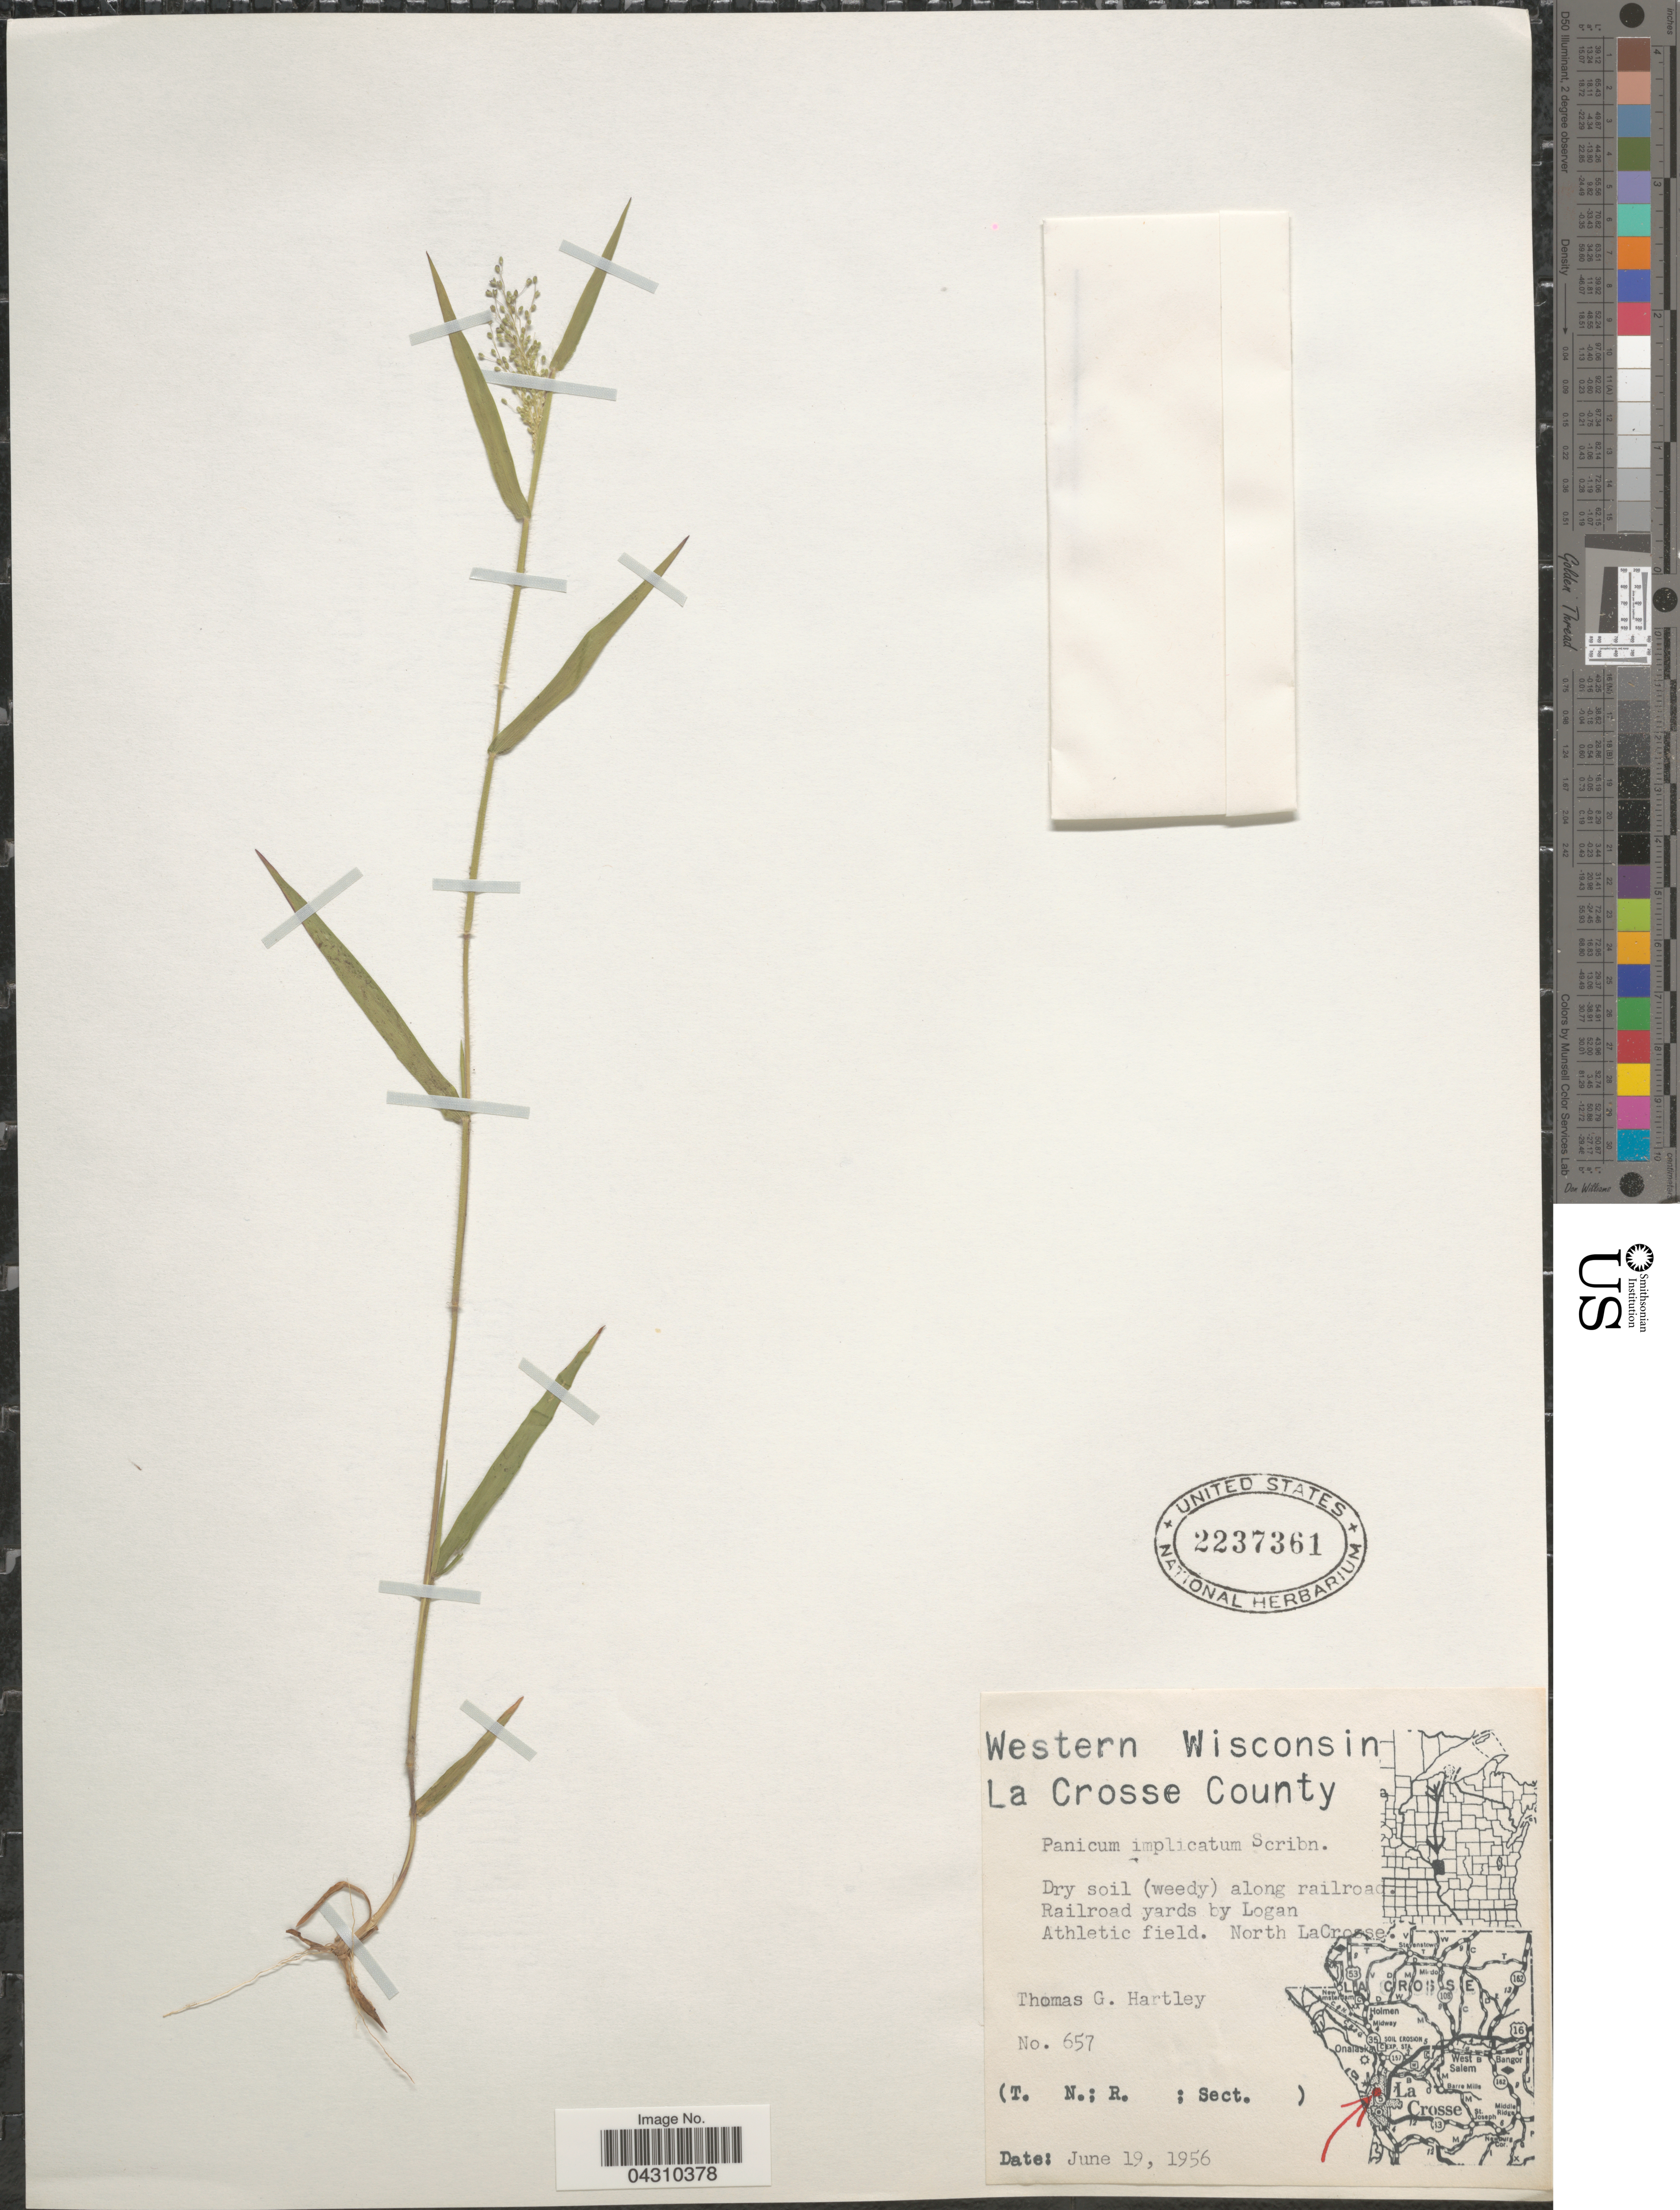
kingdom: Plantae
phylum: Tracheophyta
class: Liliopsida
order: Poales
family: Poaceae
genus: Dichanthelium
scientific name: Dichanthelium acuminatum var. acuminatum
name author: (Sw.) Gould & C.A. Clark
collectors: T. G. Hartley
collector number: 657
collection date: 1956-06-19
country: United States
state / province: Wisconsin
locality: Western Wisconsin. La Crosse County. Dry soil (weedy) along railroad. Railroad yards by Logan Athletic field. North LaCrosse.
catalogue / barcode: US 2237361